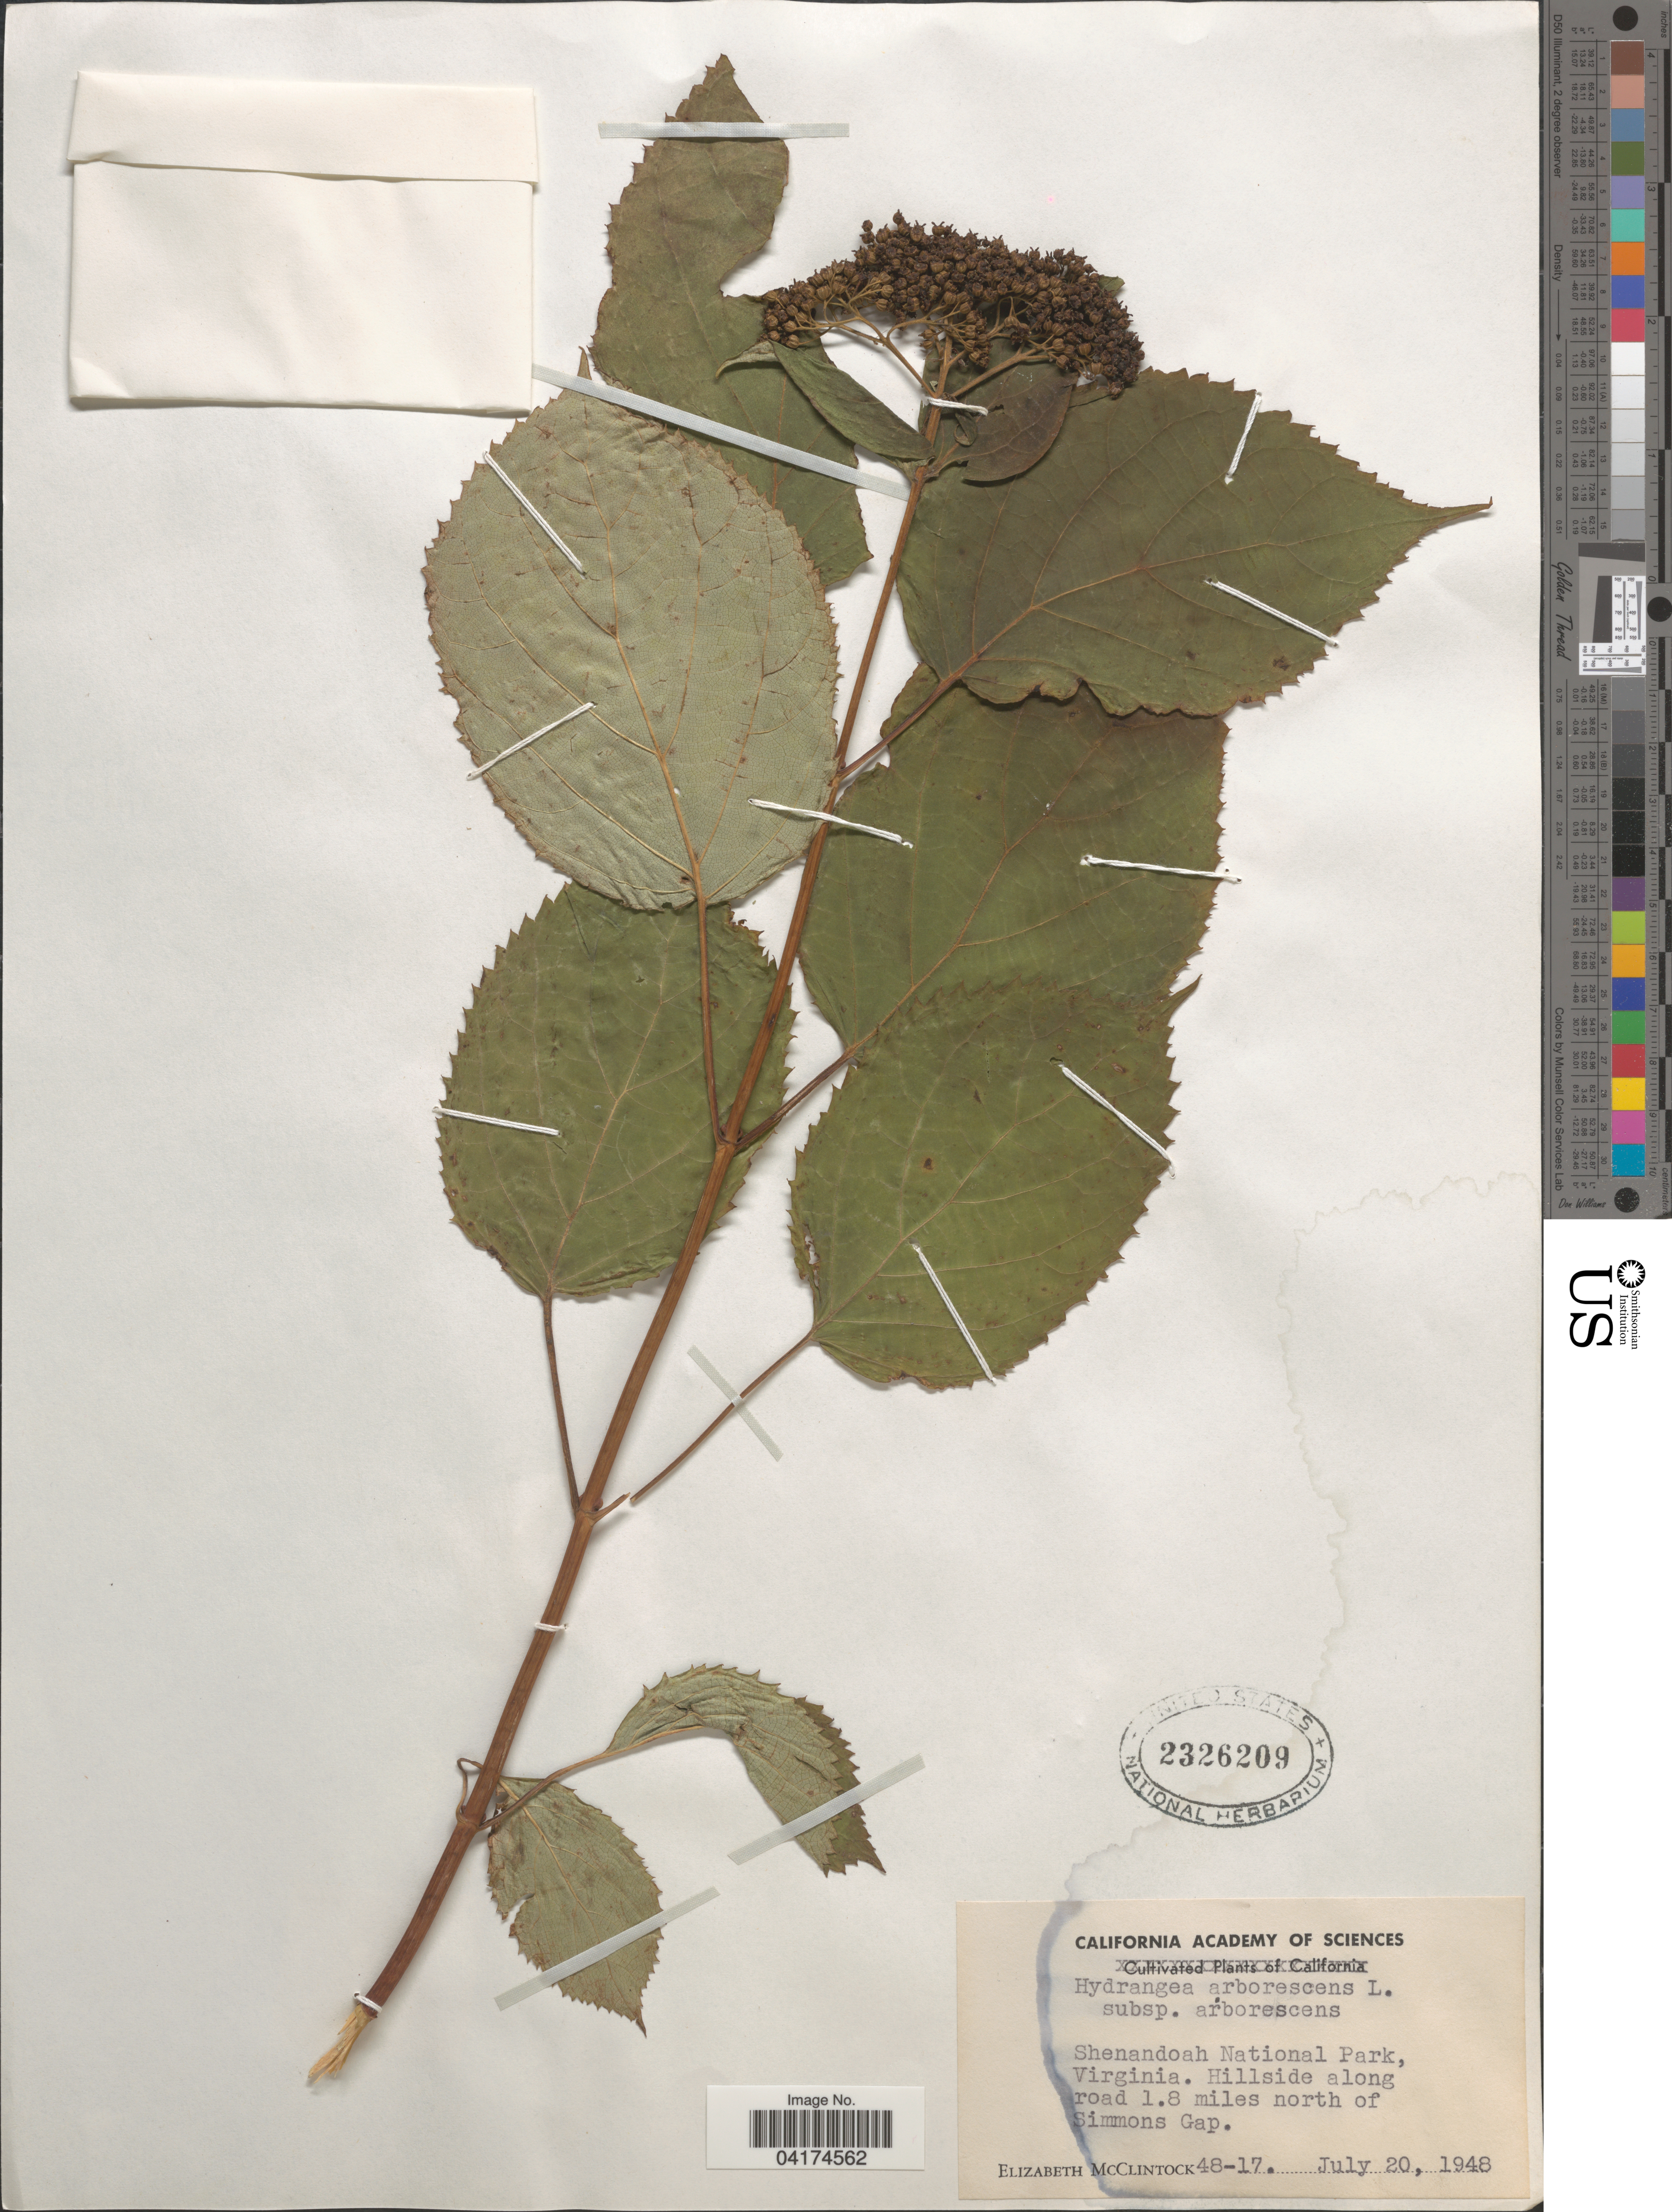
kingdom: Plantae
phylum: Tracheophyta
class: Magnoliopsida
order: Cornales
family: Hydrangeaceae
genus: Hydrangea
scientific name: Hydrangea arborescens subsp. arborescens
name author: L.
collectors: E. McClintock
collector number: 48-17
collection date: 1948-07-20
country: United States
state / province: Virginia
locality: Shenandoah National Park. Hillside along road 1.8 miles north of Simmons Gap.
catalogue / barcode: US 2326209